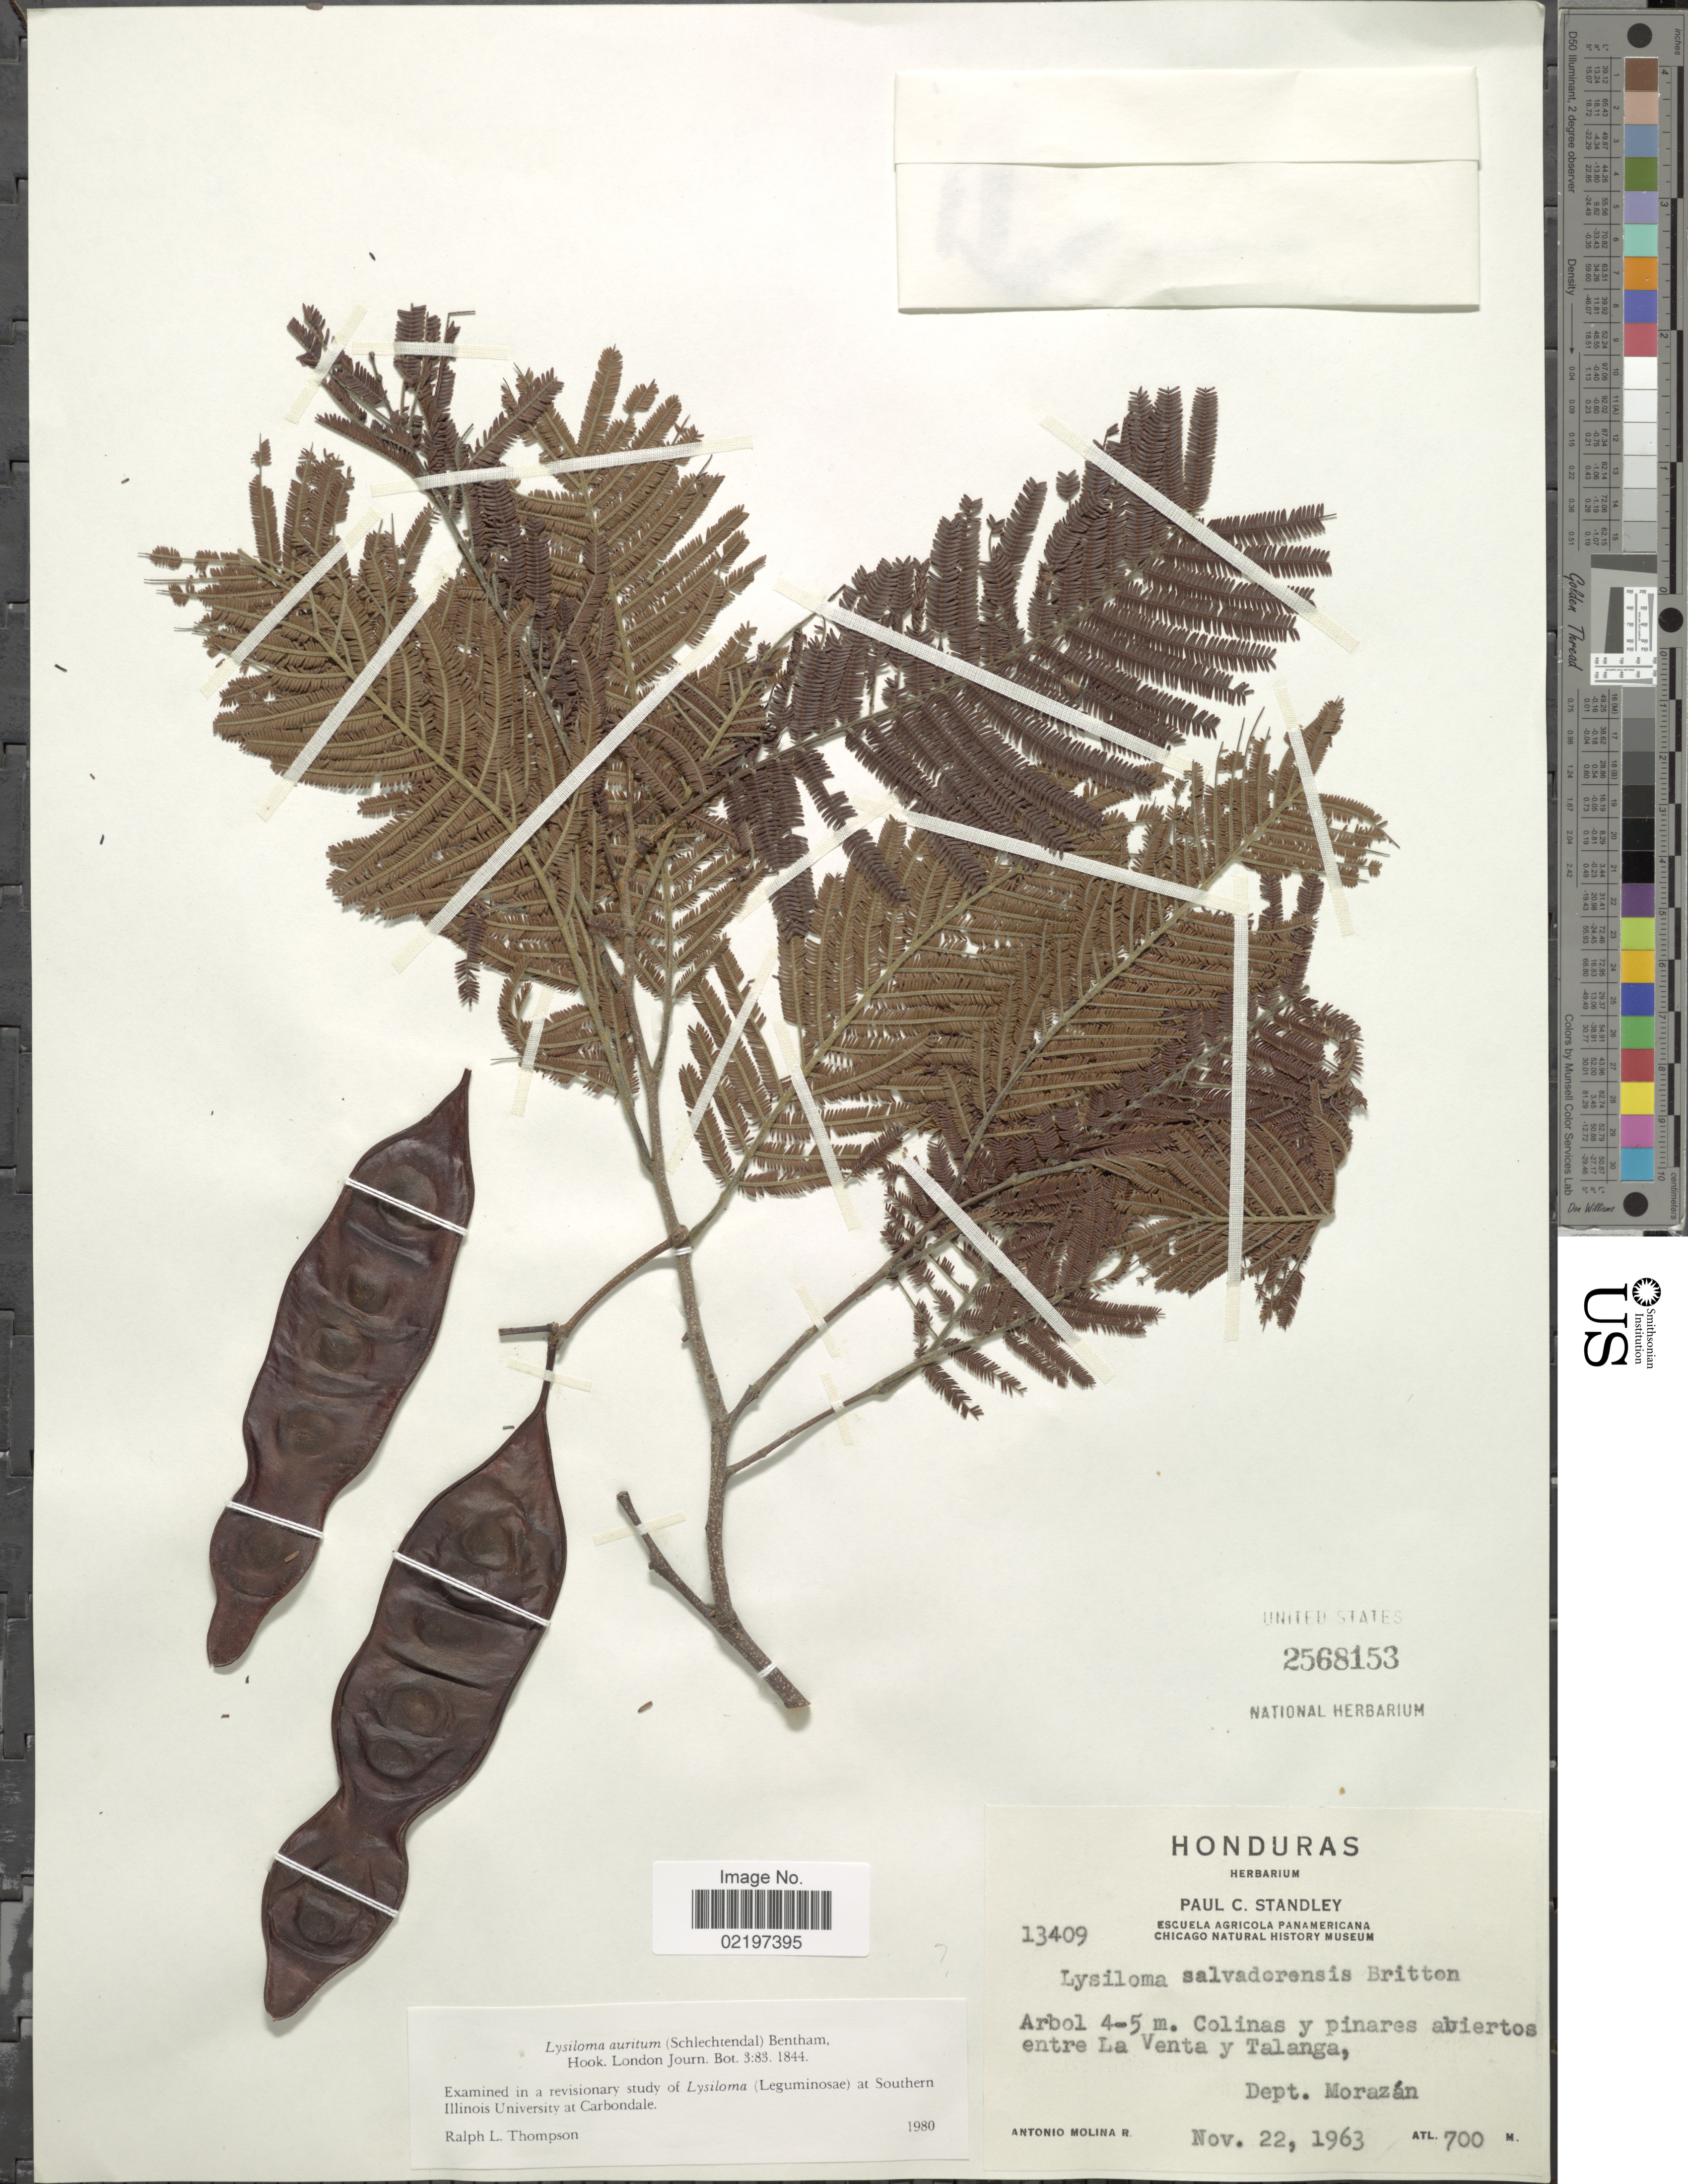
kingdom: Plantae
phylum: Tracheophyta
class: Magnoliopsida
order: Fabales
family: Fabaceae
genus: Lysiloma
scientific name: Lysiloma auritum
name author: (Schltdl.) Benth.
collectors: A. Molina R.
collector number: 13409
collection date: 1963-11-22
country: Honduras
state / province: Fco. Morazán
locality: Colinas y pinares abiertos entre La Venta y Talanga, Dept. Morazan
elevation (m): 700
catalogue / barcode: US 2568153